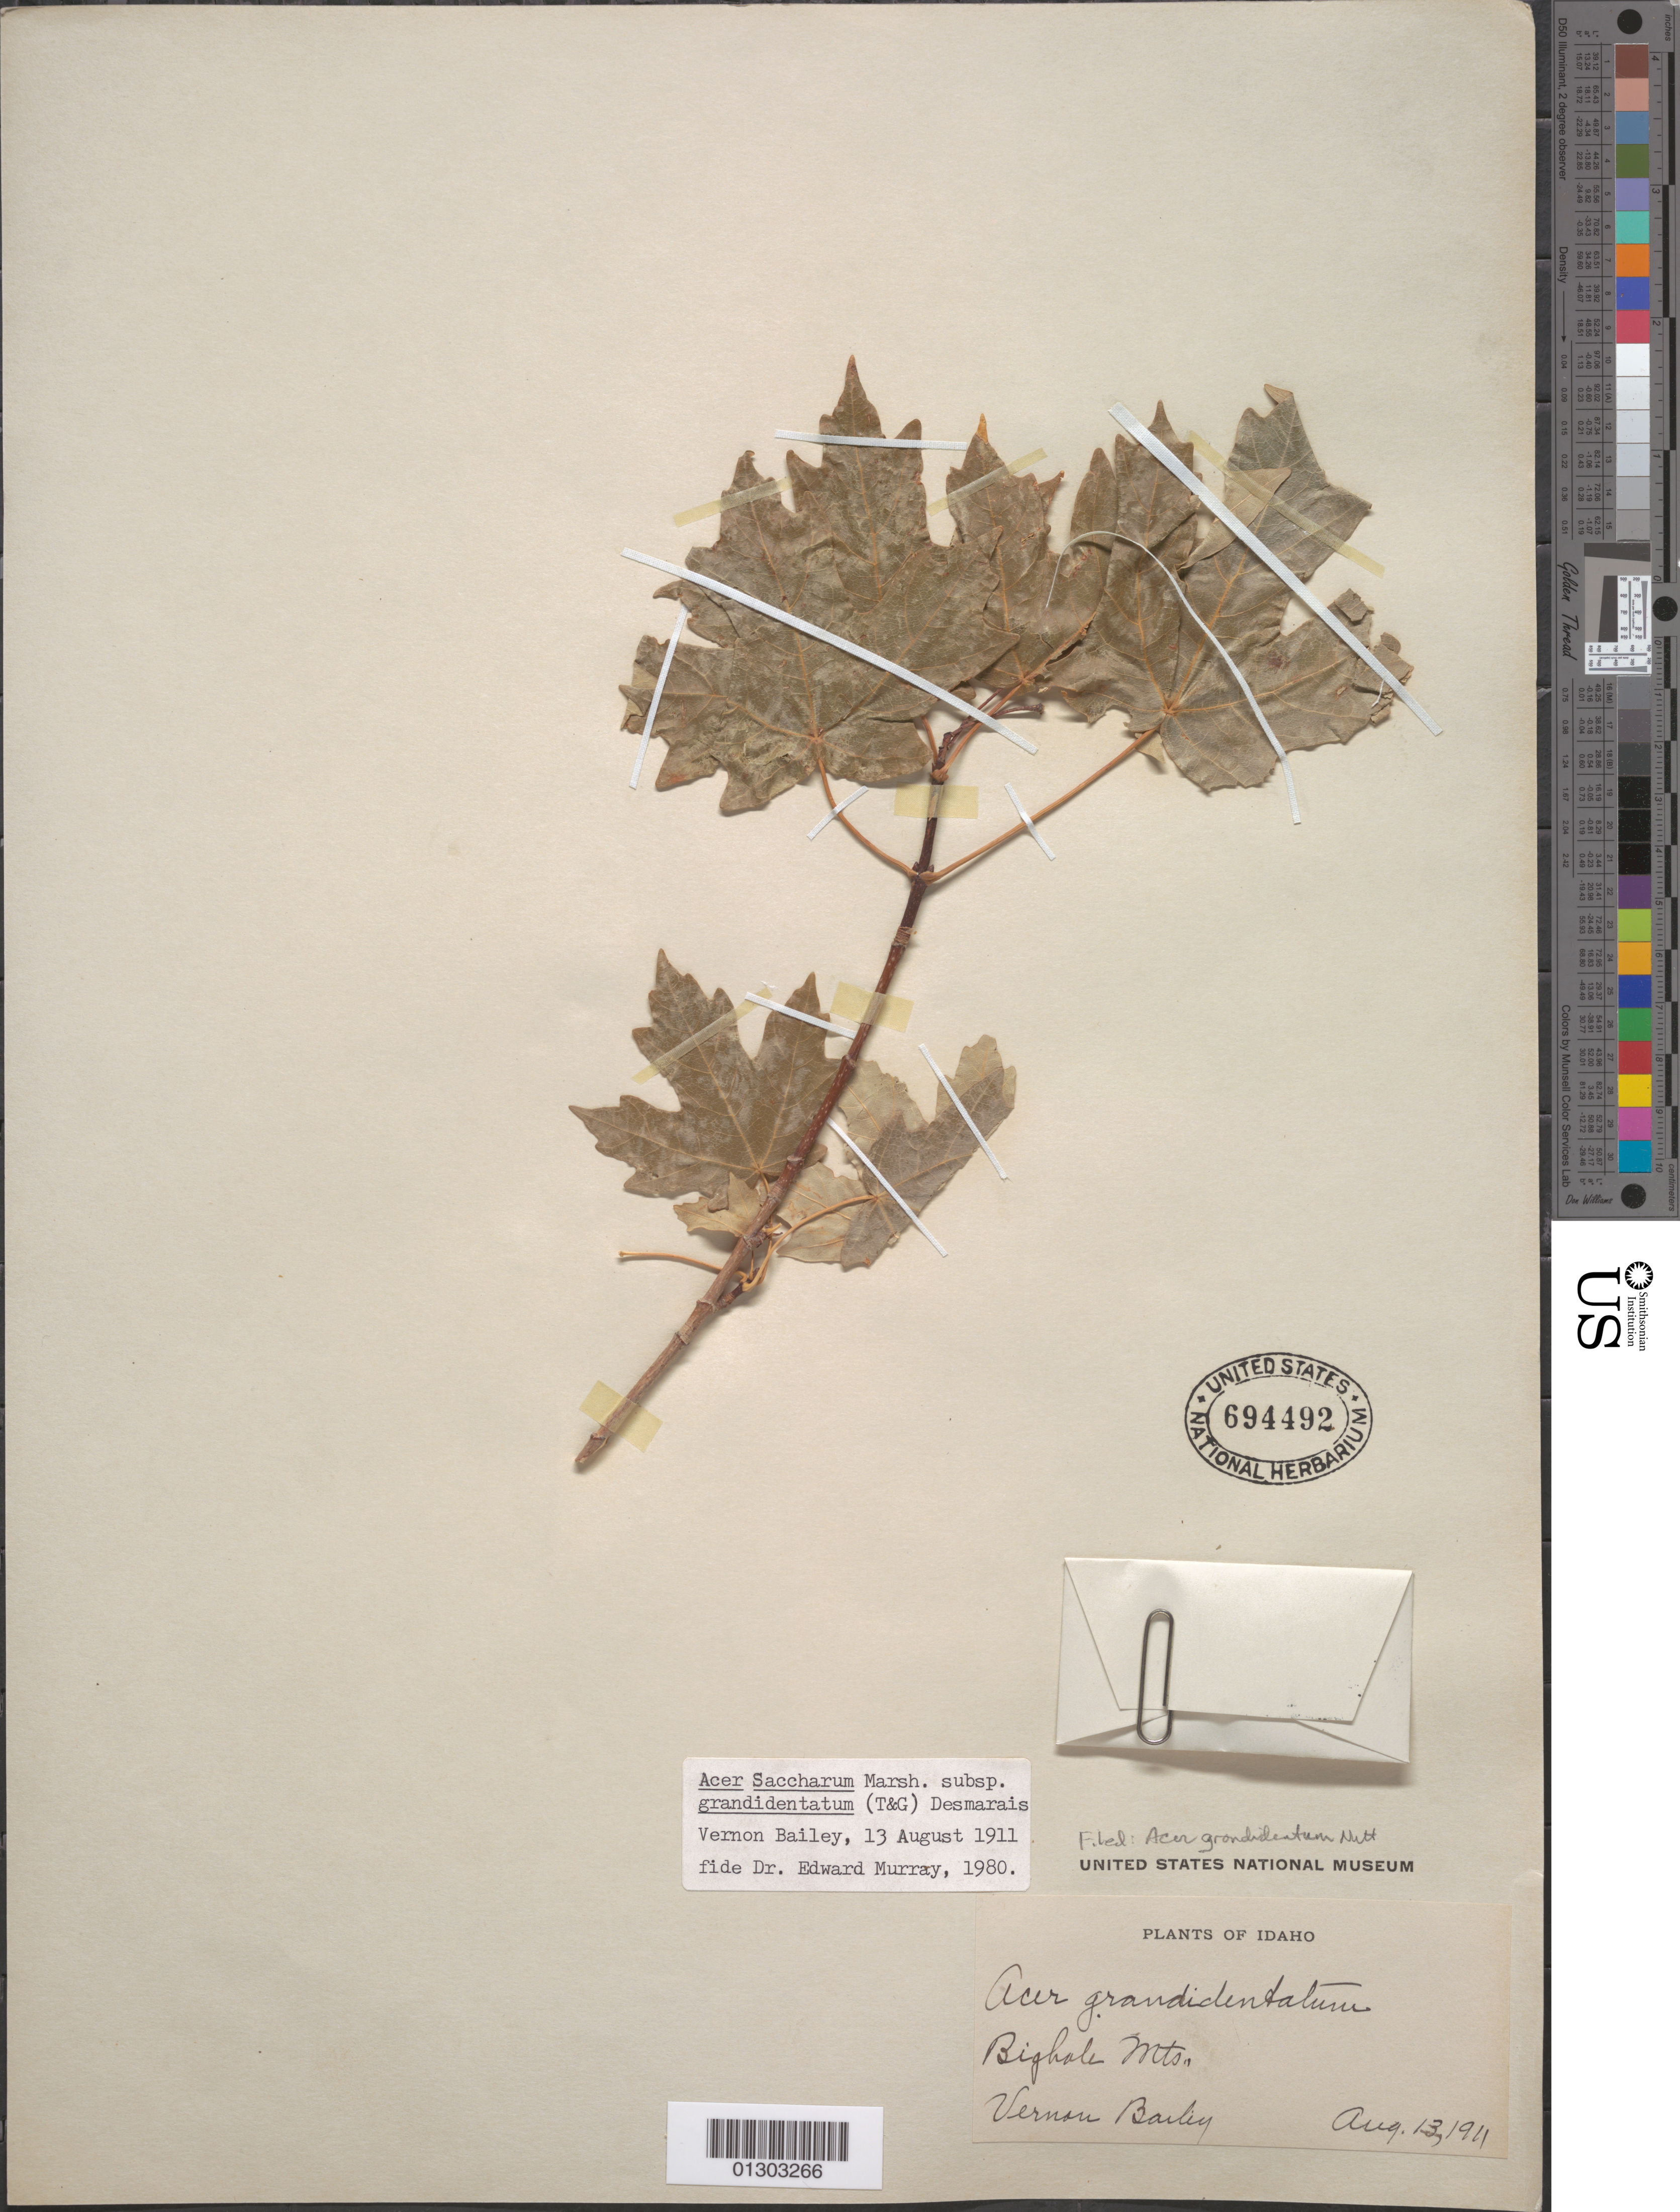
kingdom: Plantae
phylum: Tracheophyta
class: Magnoliopsida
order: Sapindales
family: Sapindaceae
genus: Acer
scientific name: Acer grandidentatum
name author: Nutt.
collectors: V. O. Bailey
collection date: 1911-08-13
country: United States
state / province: Idaho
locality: Bighole Mts.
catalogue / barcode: US 694492